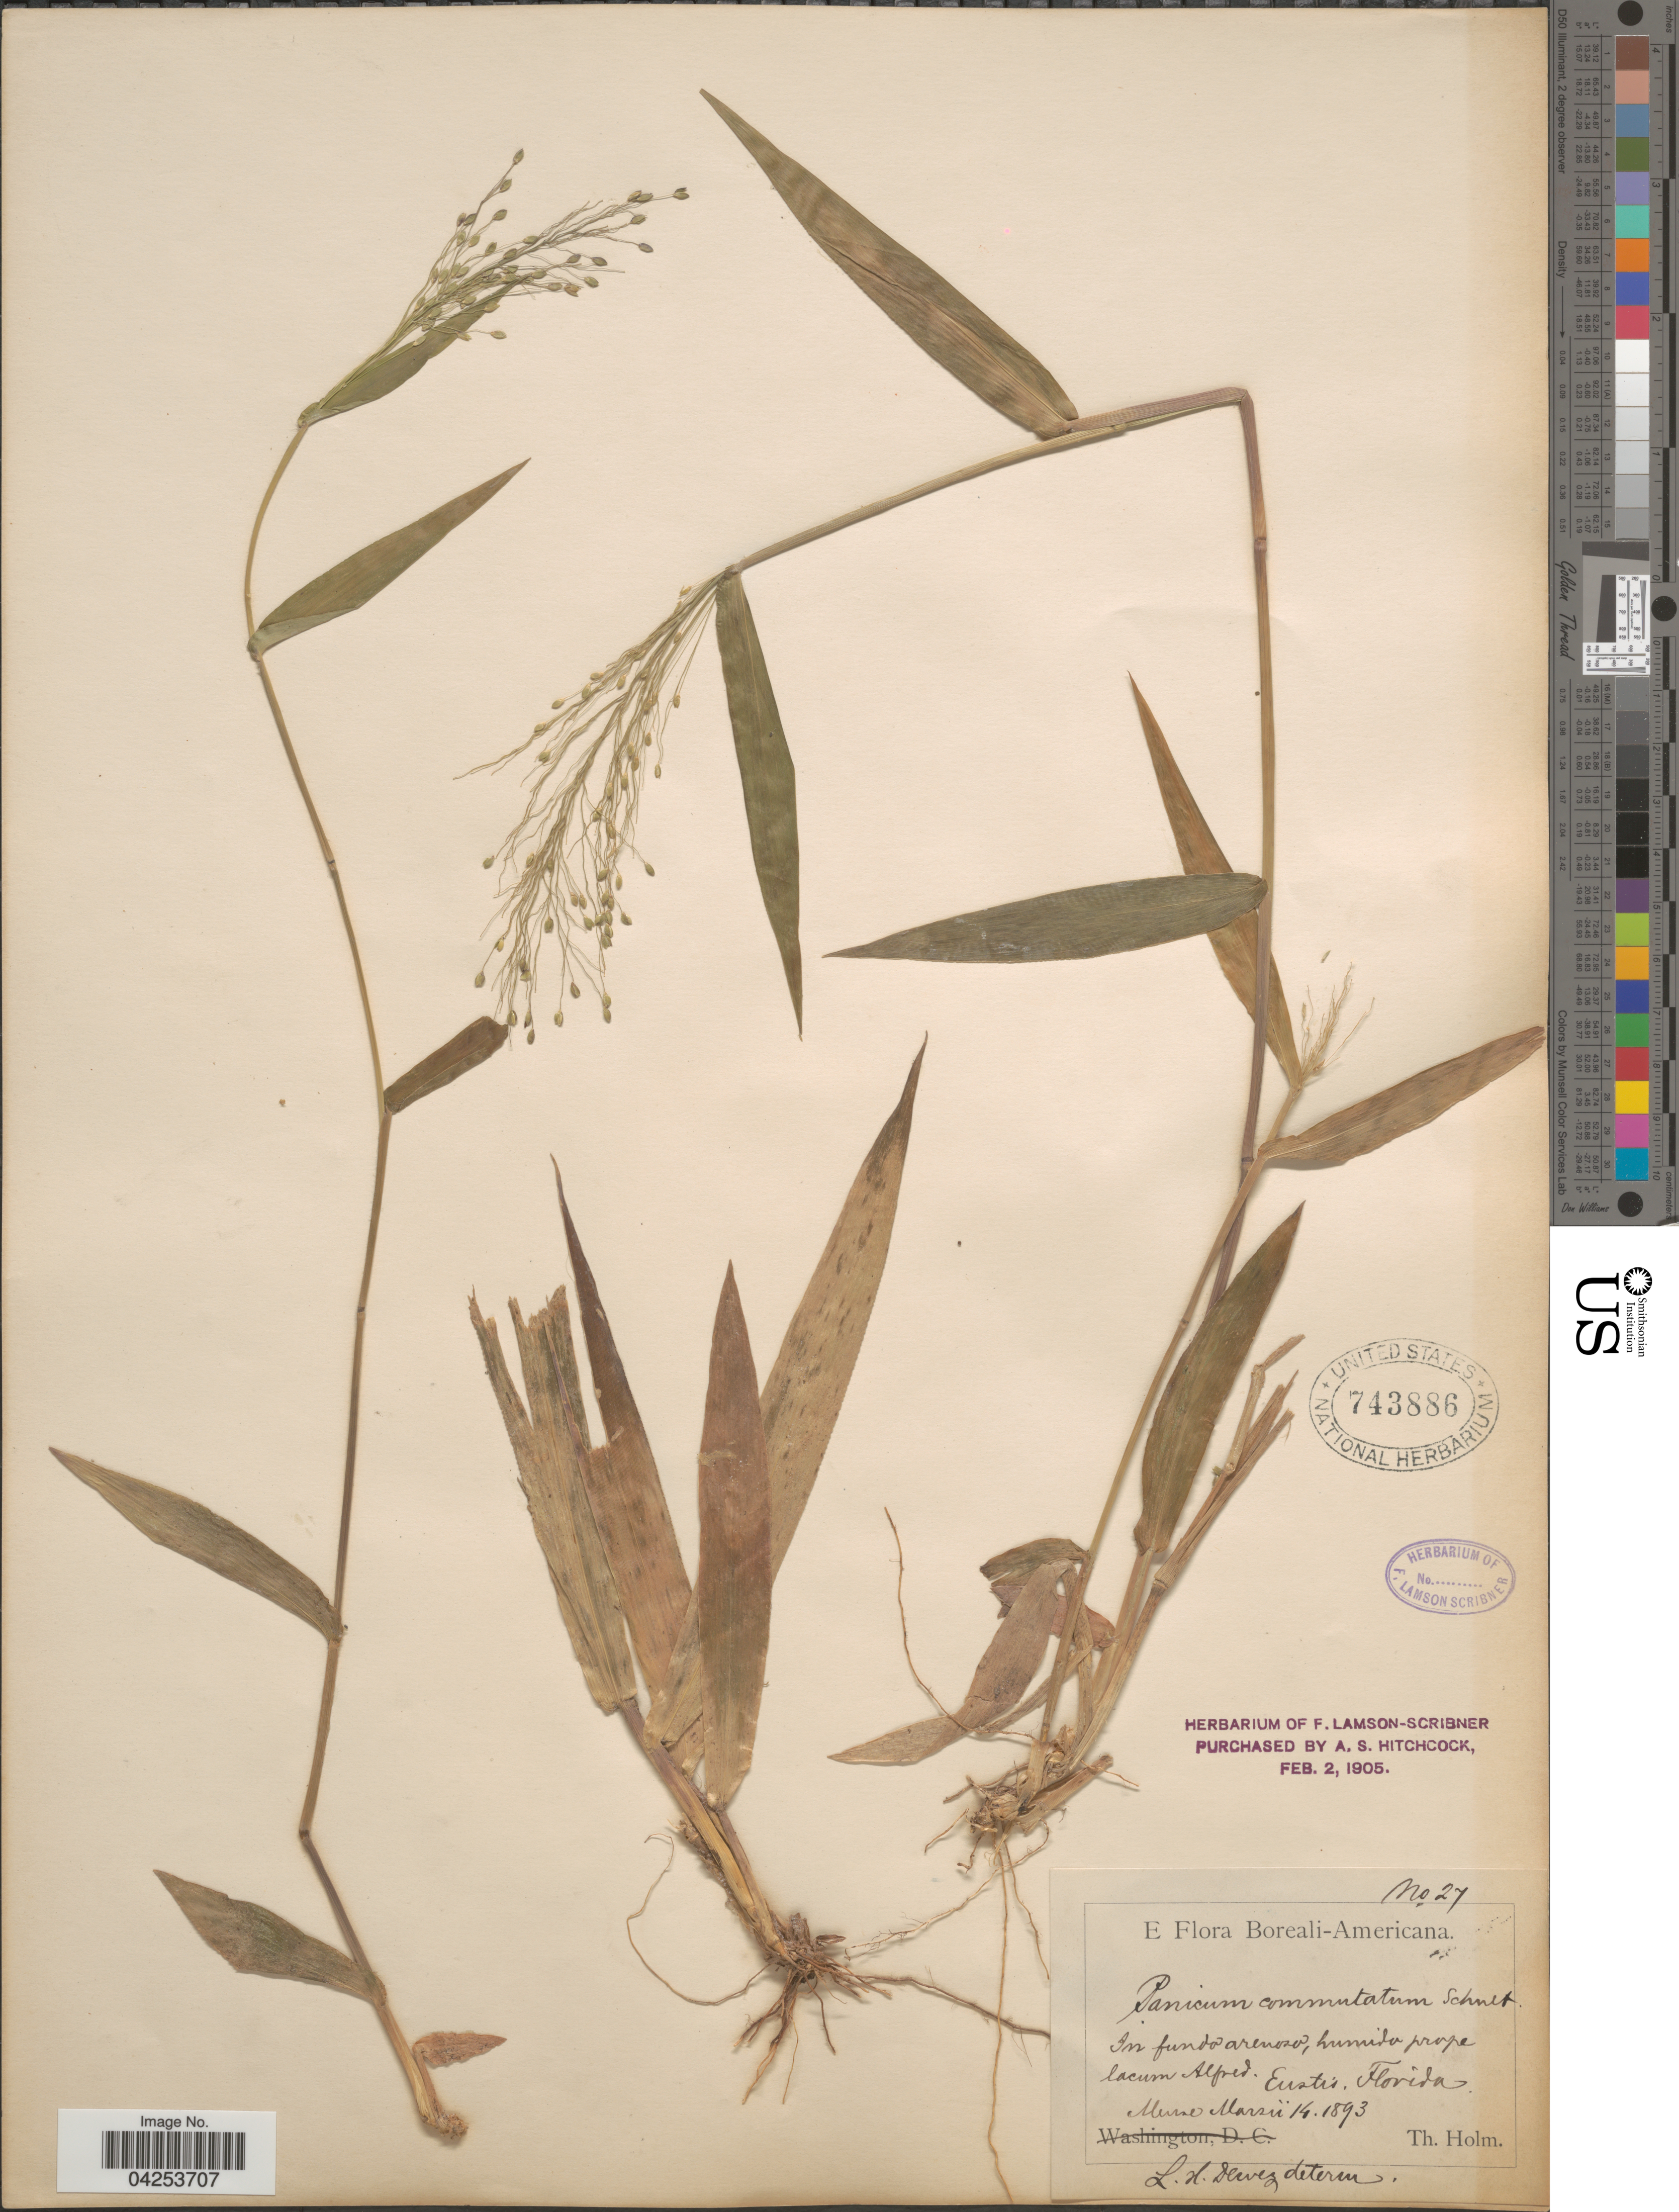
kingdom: Plantae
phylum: Tracheophyta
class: Liliopsida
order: Poales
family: Poaceae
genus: Dichanthelium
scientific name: Dichanthelium commutatum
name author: (Schult.) Gould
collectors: T. Holm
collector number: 27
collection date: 1893-03-14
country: United States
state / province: Florida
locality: Boreali-Americana. In fundo arenoso, humida prope lacum Alfred. Eustis.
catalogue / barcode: US 743886